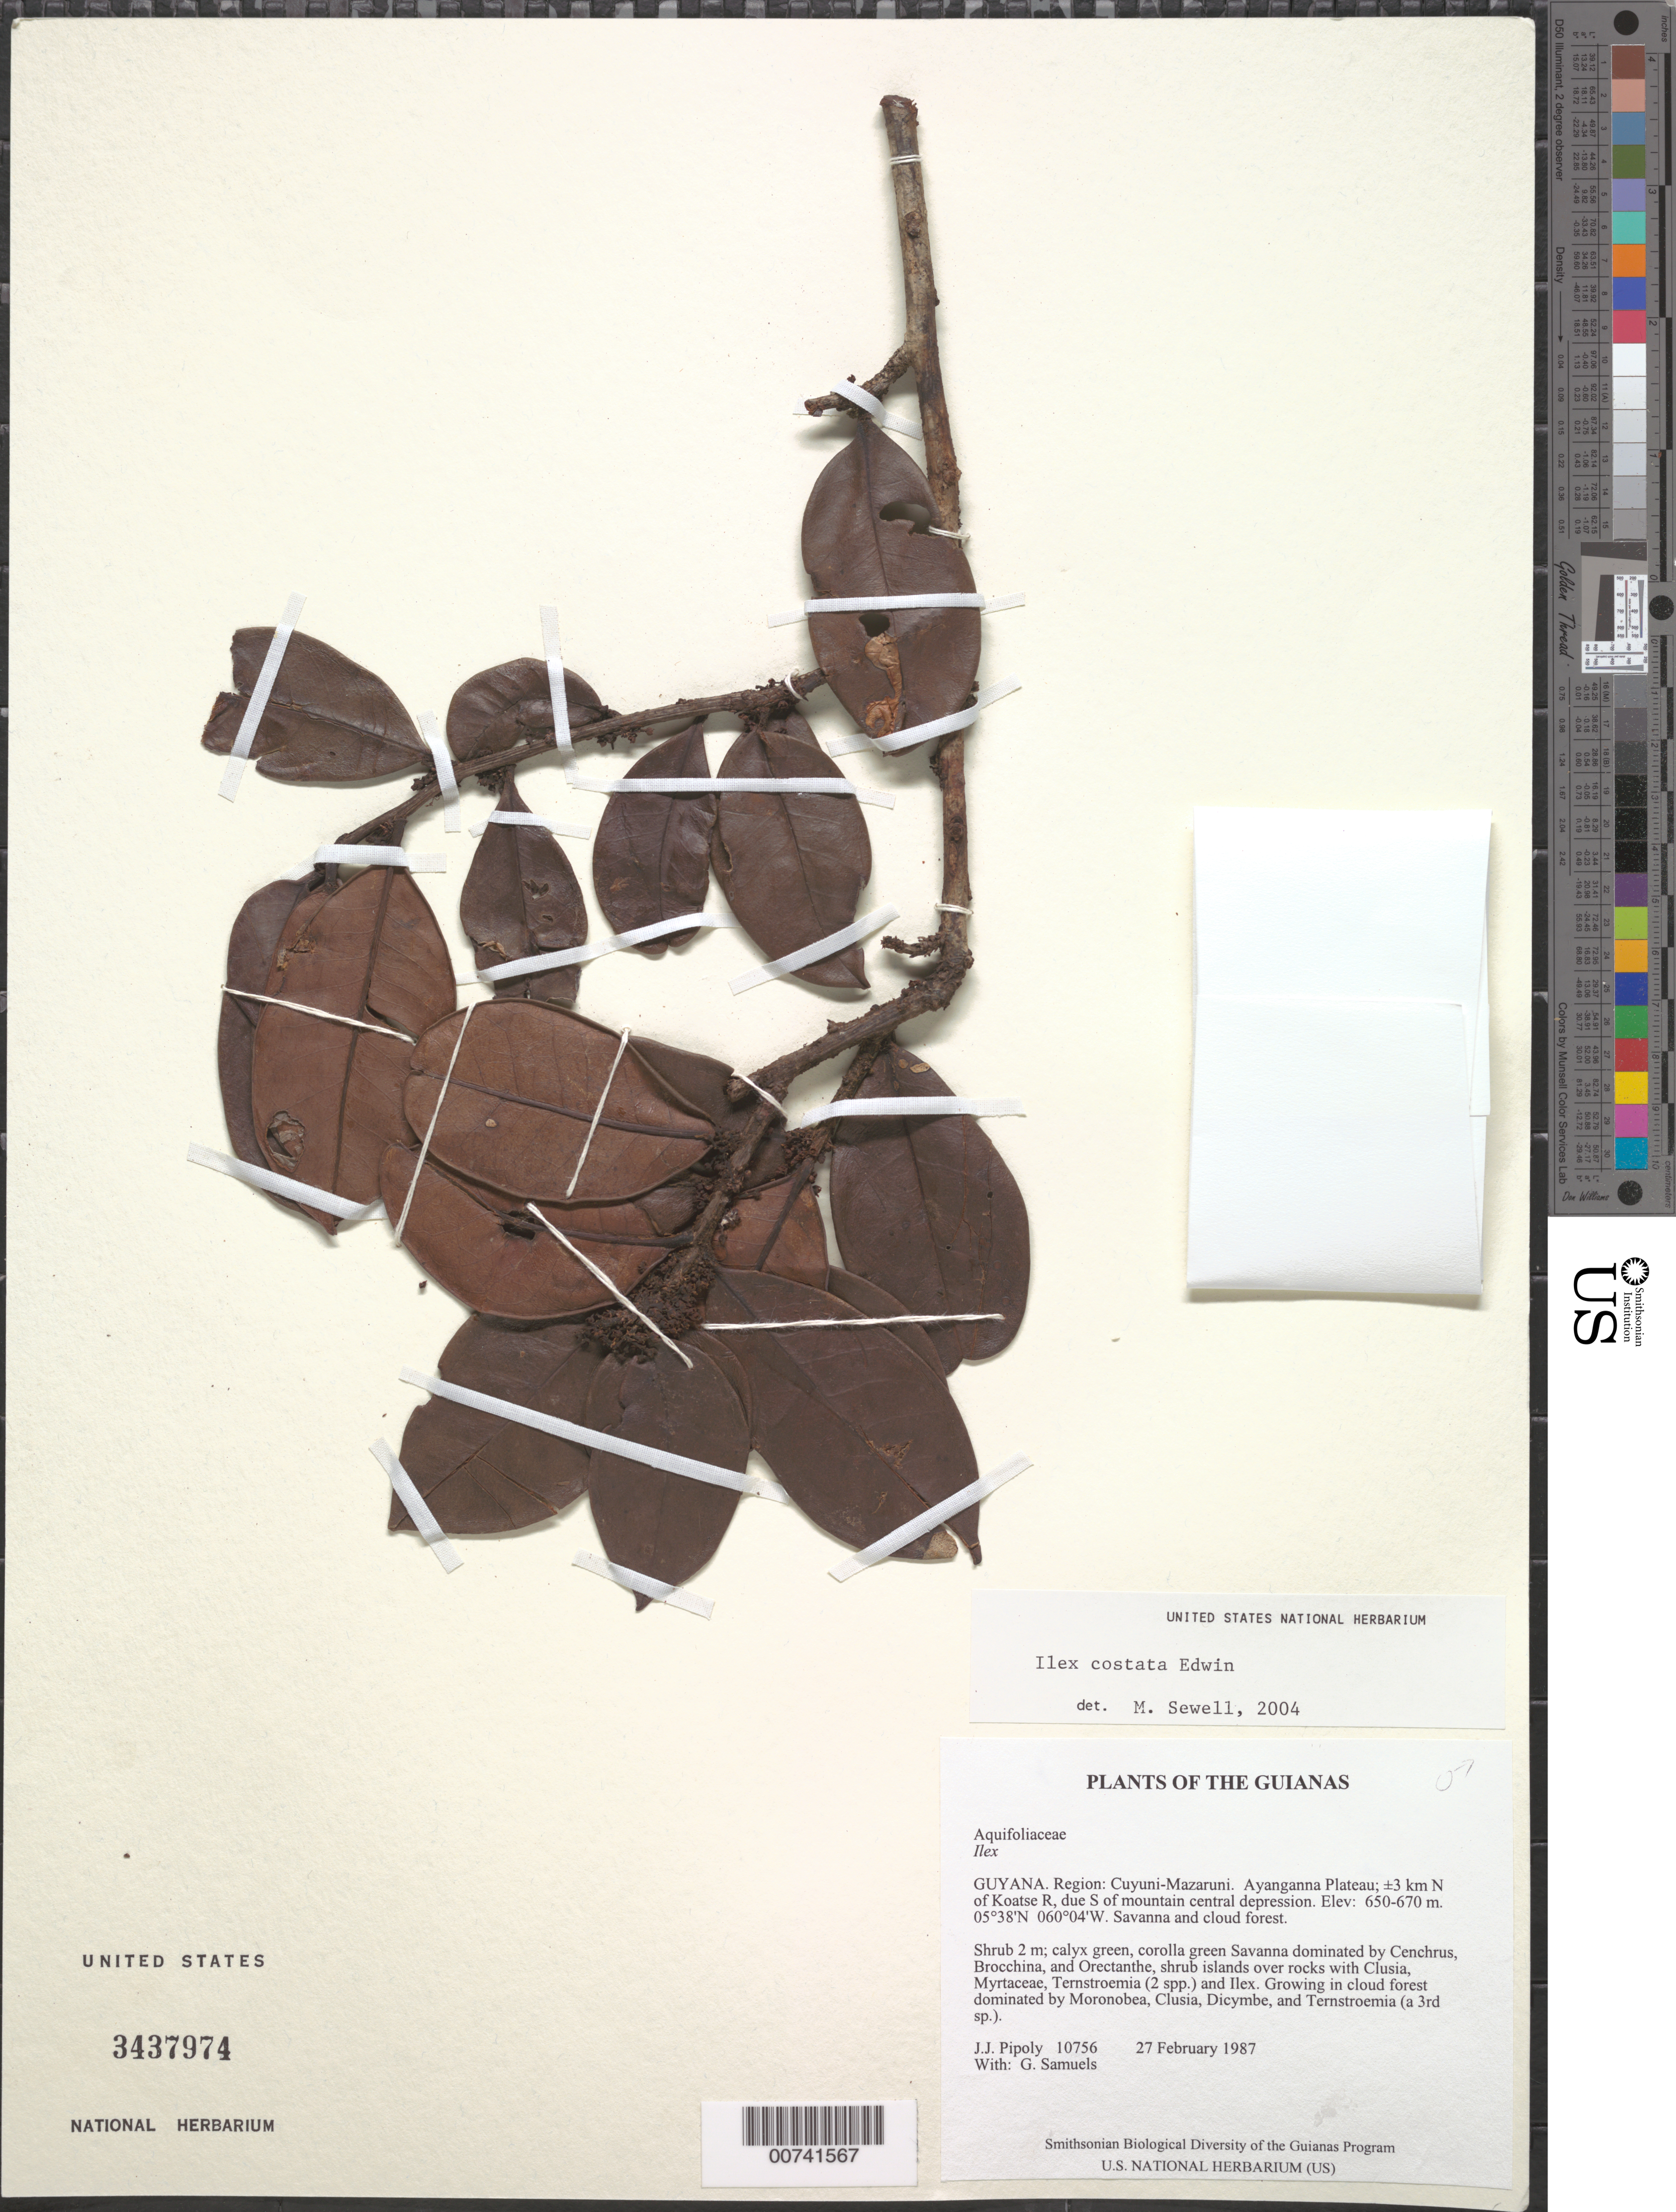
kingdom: Plantae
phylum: Tracheophyta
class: Magnoliopsida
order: Aquifoliales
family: Aquifoliaceae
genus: Ilex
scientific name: Ilex fanshawei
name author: Edwin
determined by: Barriera, Gabrielle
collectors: J. J. Pipoly & G. Bacchus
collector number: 10756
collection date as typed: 27 February 1987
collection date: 1987-02-27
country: Guyana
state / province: Cuyuni-Mazaruni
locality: Ayanganna Plateau; ±3 km N of Koatse R, due S of mountain central depression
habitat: Savanna and cloud forest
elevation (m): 650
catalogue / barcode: US 3437974